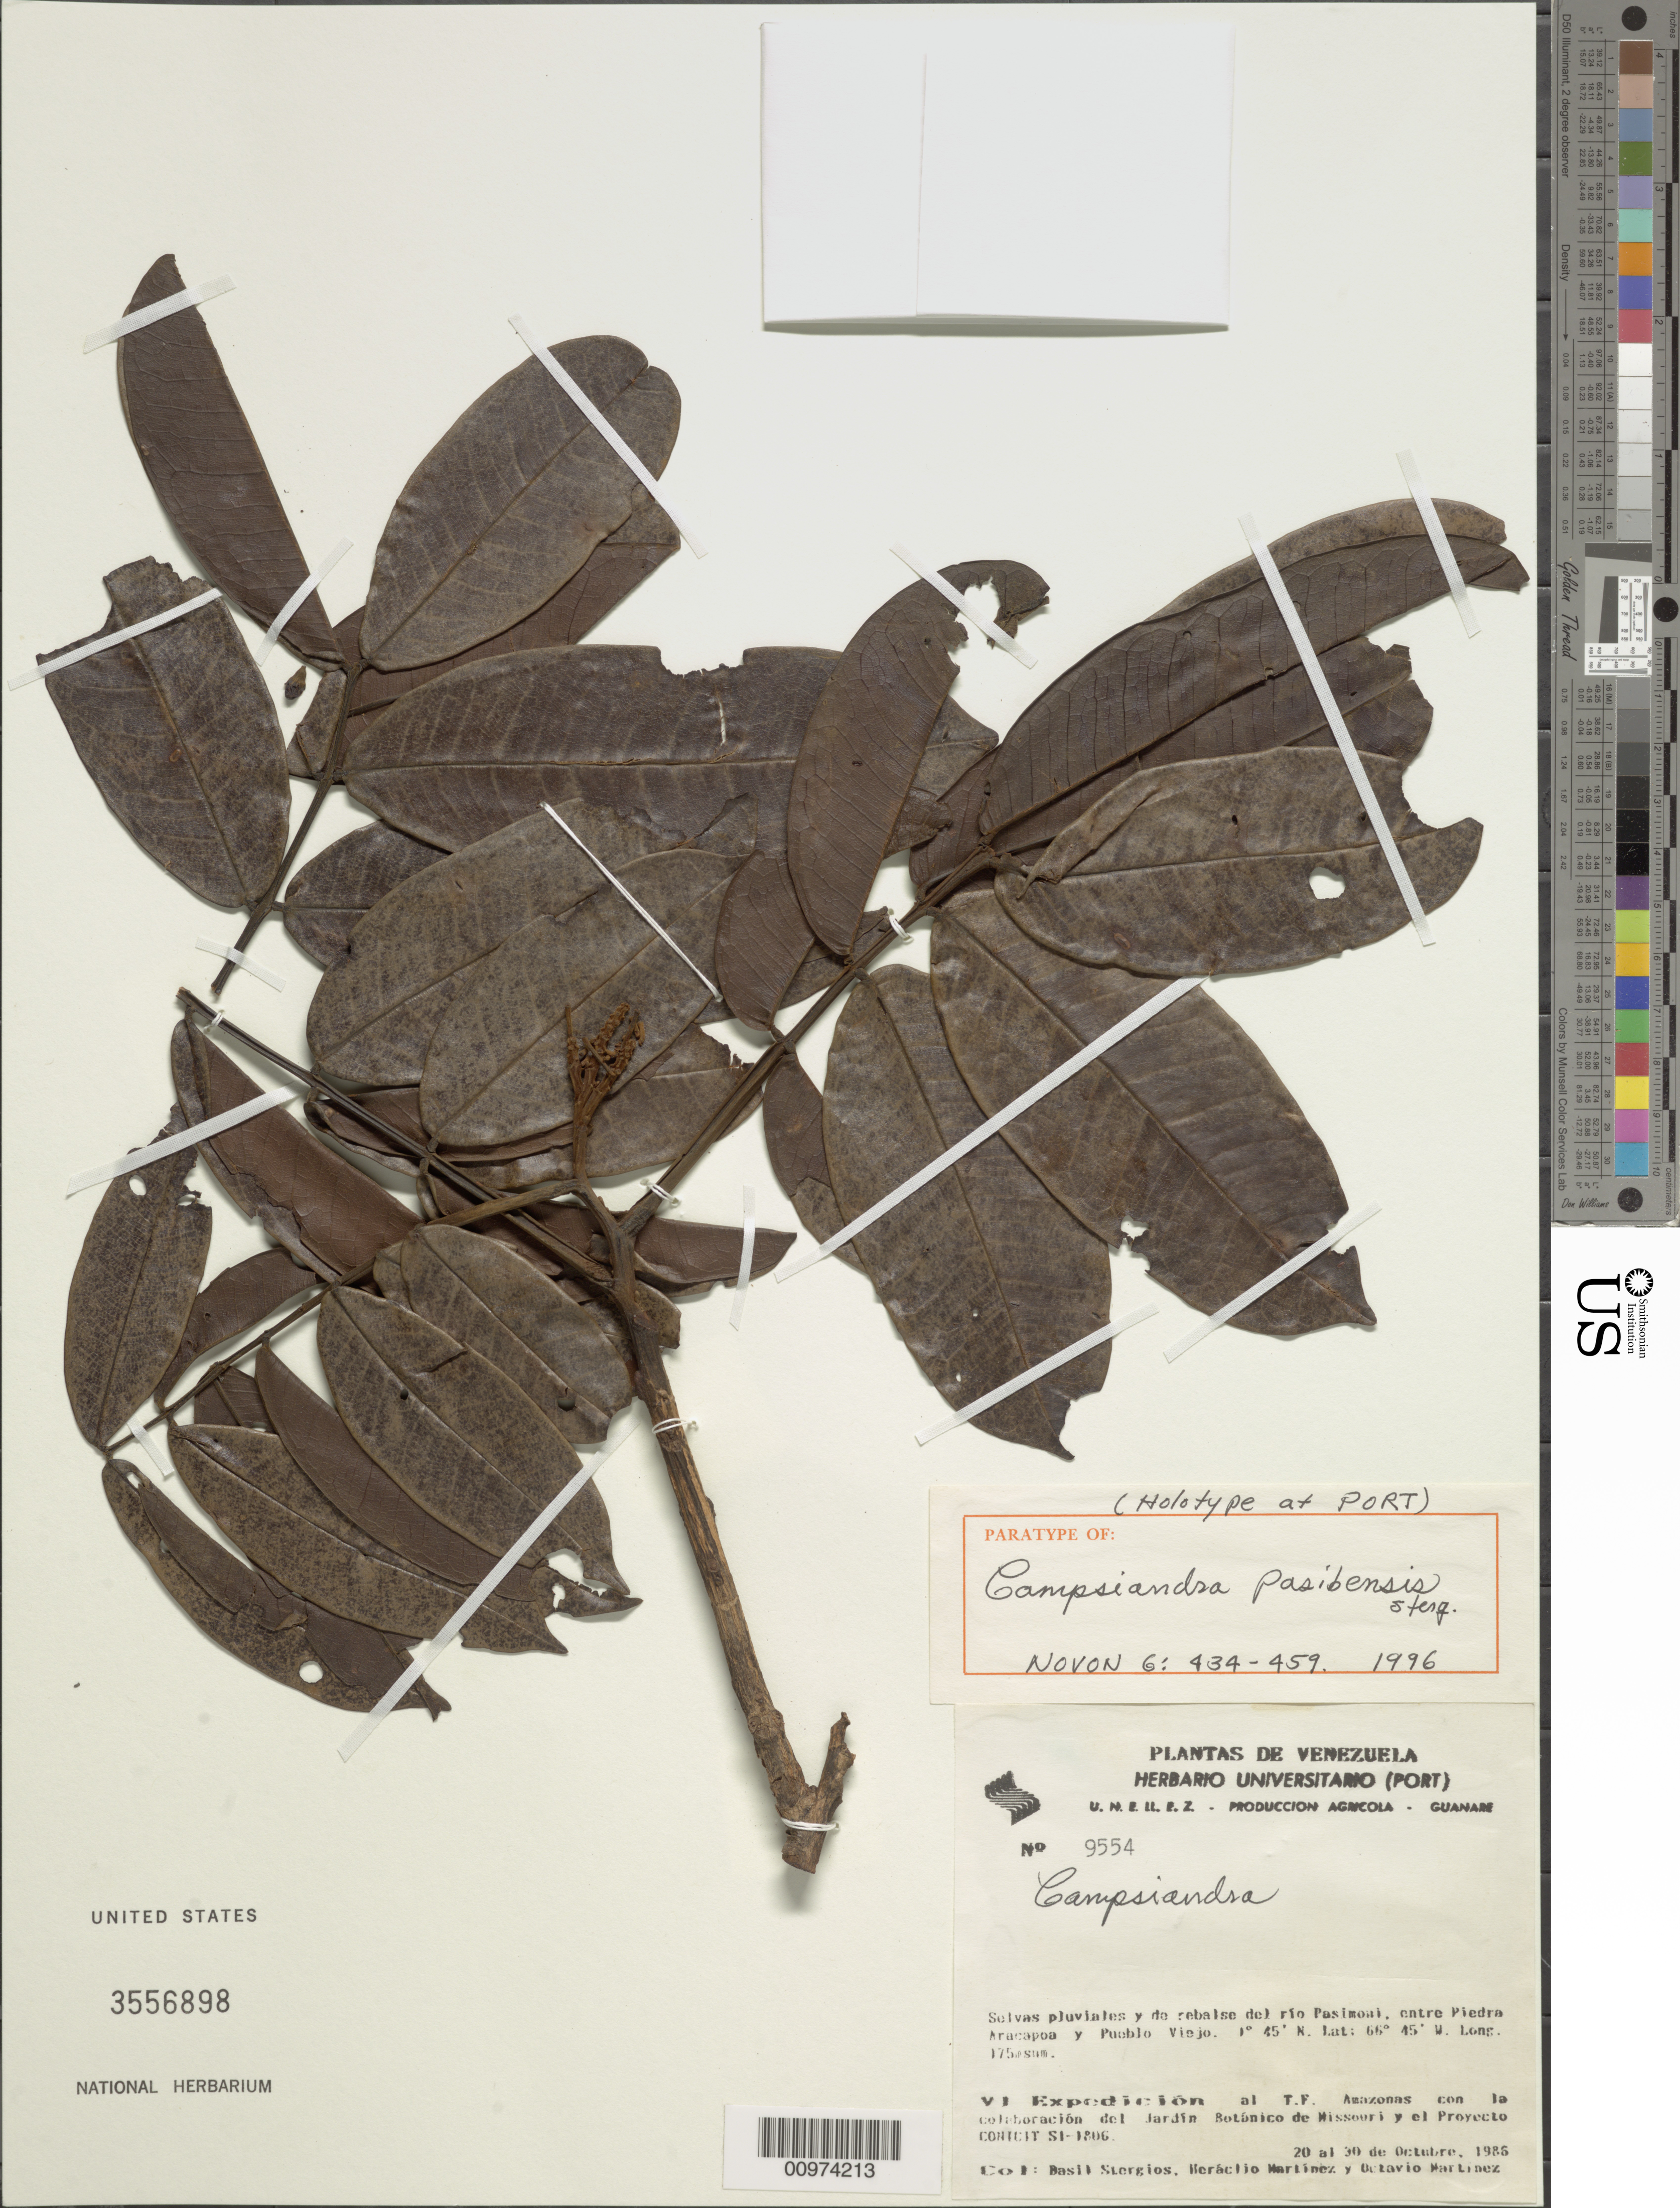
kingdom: Plantae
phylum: Tracheophyta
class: Magnoliopsida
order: Fabales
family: Fabaceae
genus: Campsiandra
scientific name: Campsiandra pasibensis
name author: Stergios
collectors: B. G. Stergios, H. Martinez & O. Martínez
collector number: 9554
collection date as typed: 20-Oct-86 to 30-Oct-86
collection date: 1986-10-20/1986-10-30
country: Venezuela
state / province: Amazonas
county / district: Río Negro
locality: Río Pasimoni, entre Piedra Aracapoa y Pueblo Viejo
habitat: Selvas pluviales y de rebalse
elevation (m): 175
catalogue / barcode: US 3556898